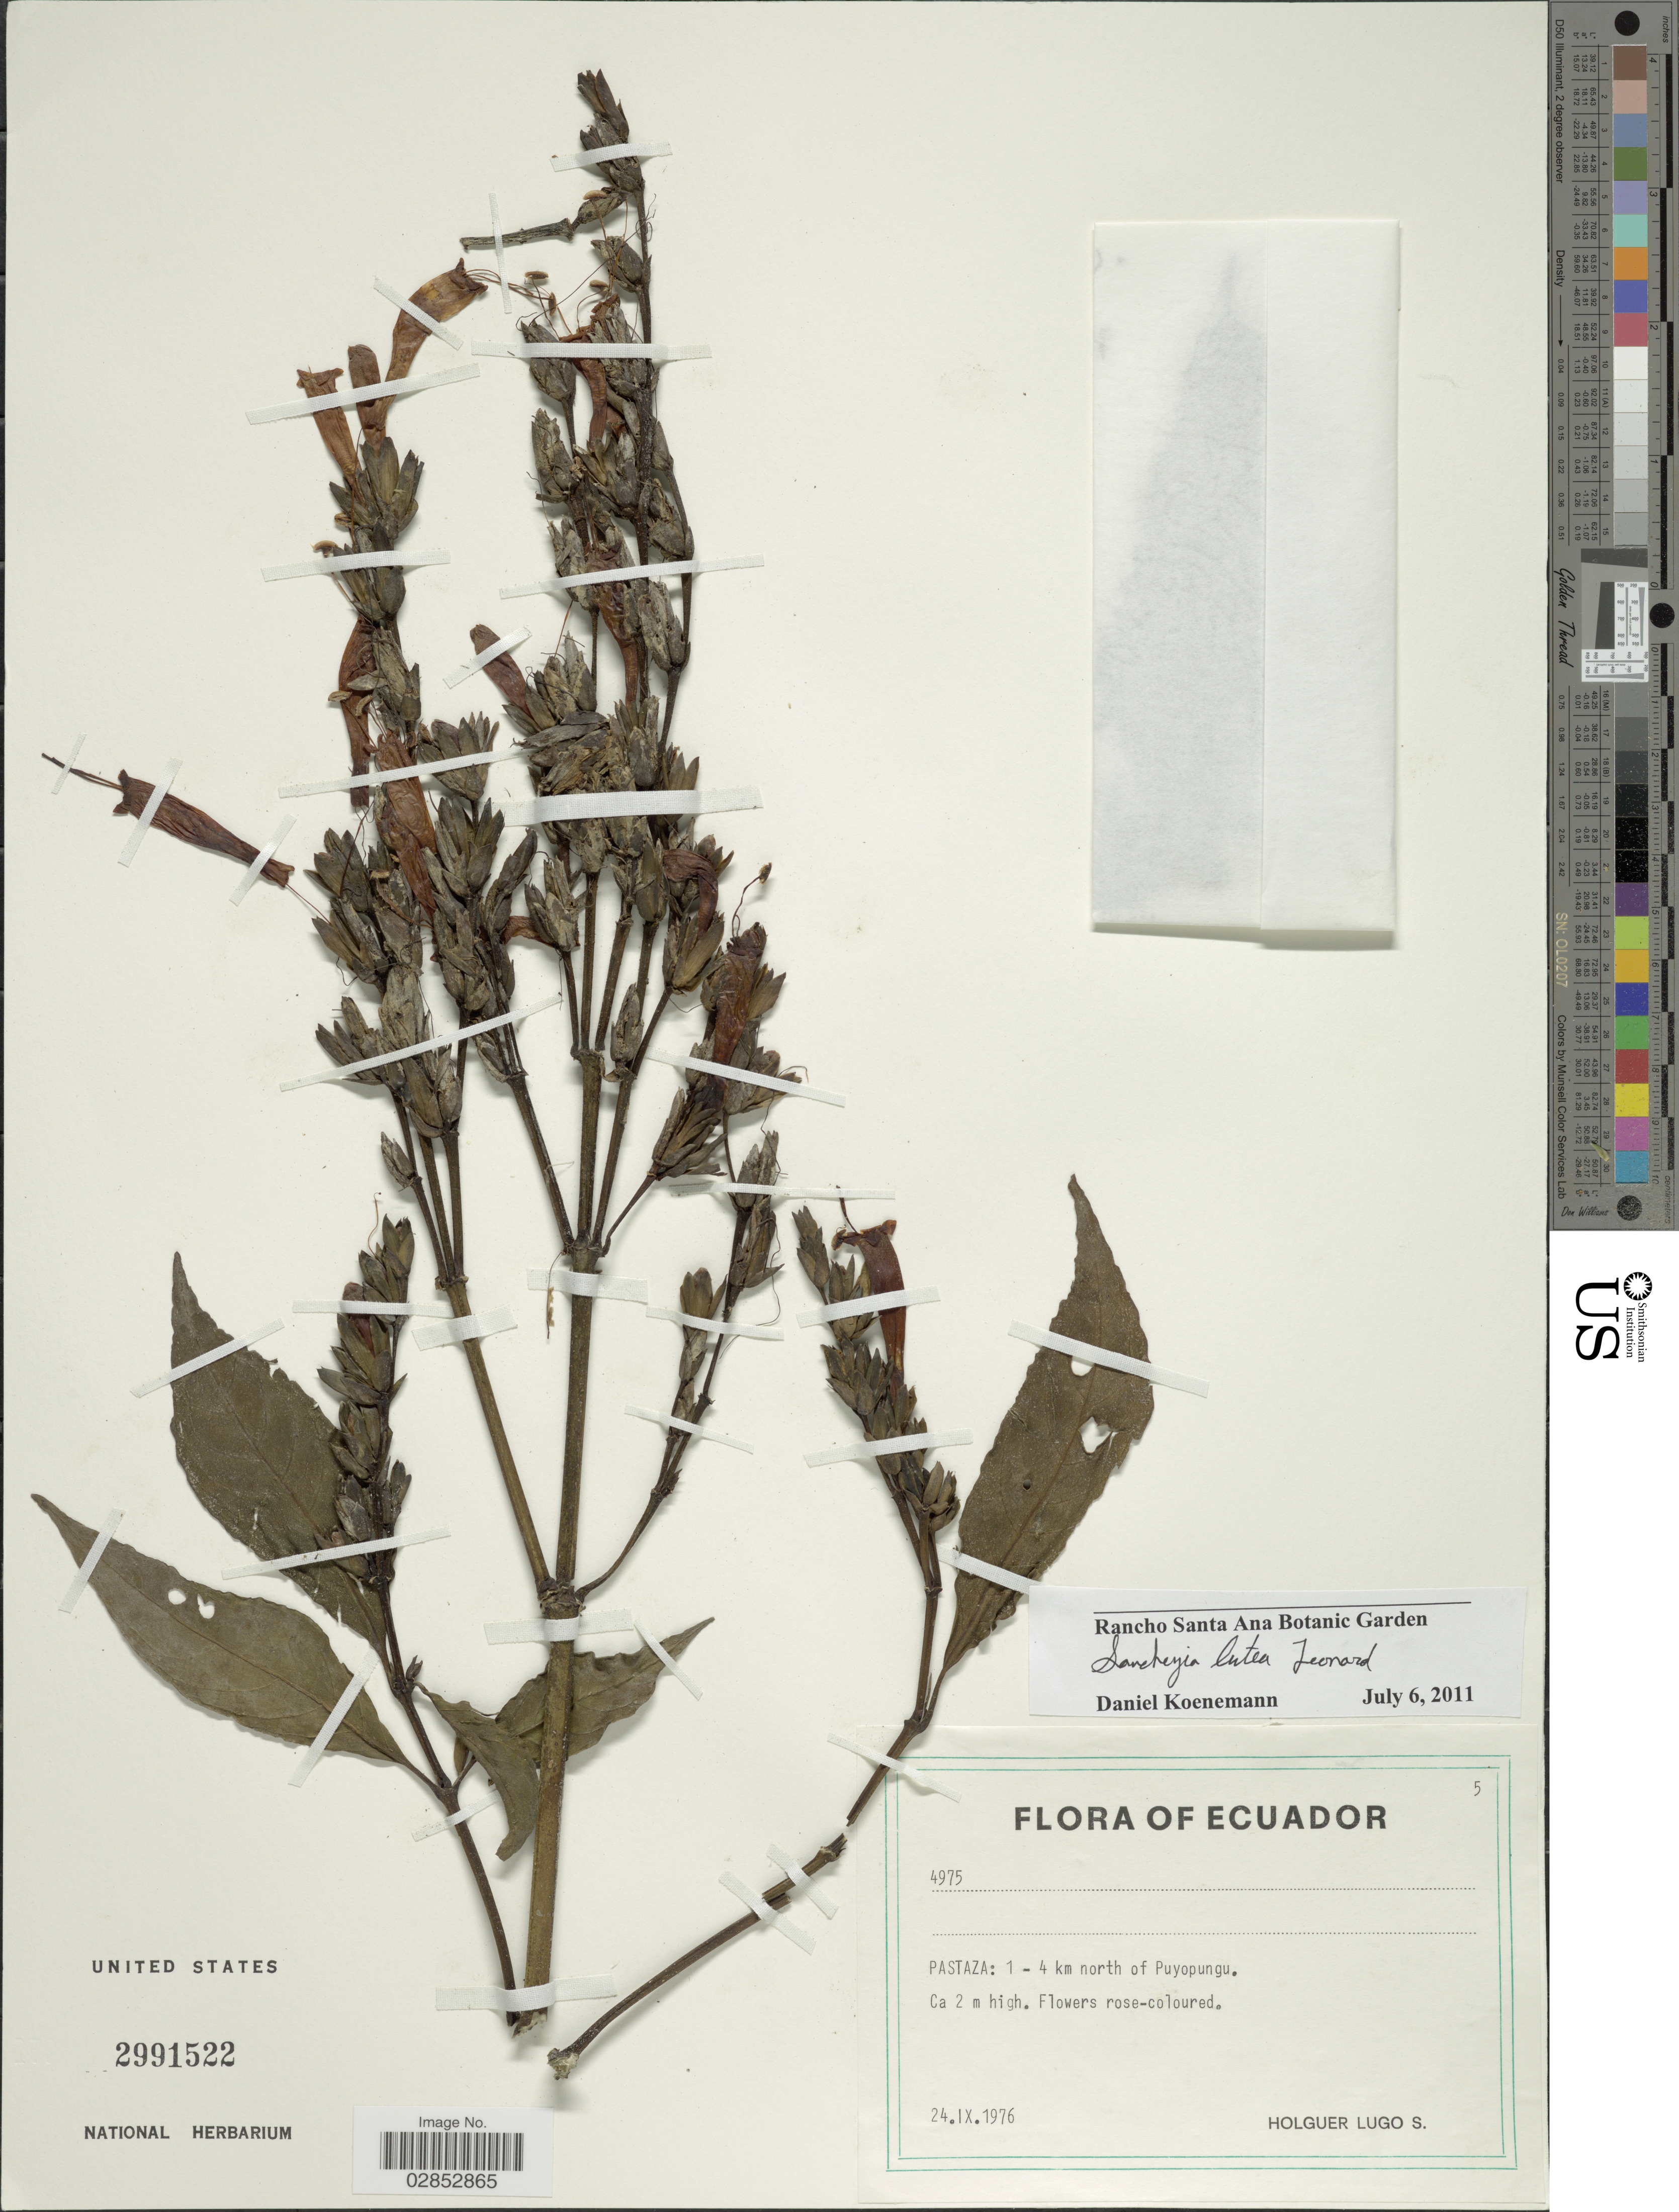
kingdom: Plantae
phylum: Tracheophyta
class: Magnoliopsida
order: Lamiales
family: Acanthaceae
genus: Sanchezia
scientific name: Sanchezia putumayensis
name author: Leonard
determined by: Azevedo, Igor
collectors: H. Lugo S.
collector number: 4975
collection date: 1976-09-24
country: Ecuador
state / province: Pastaza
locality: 1-4 km north of Puyopungu.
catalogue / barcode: US 2991522